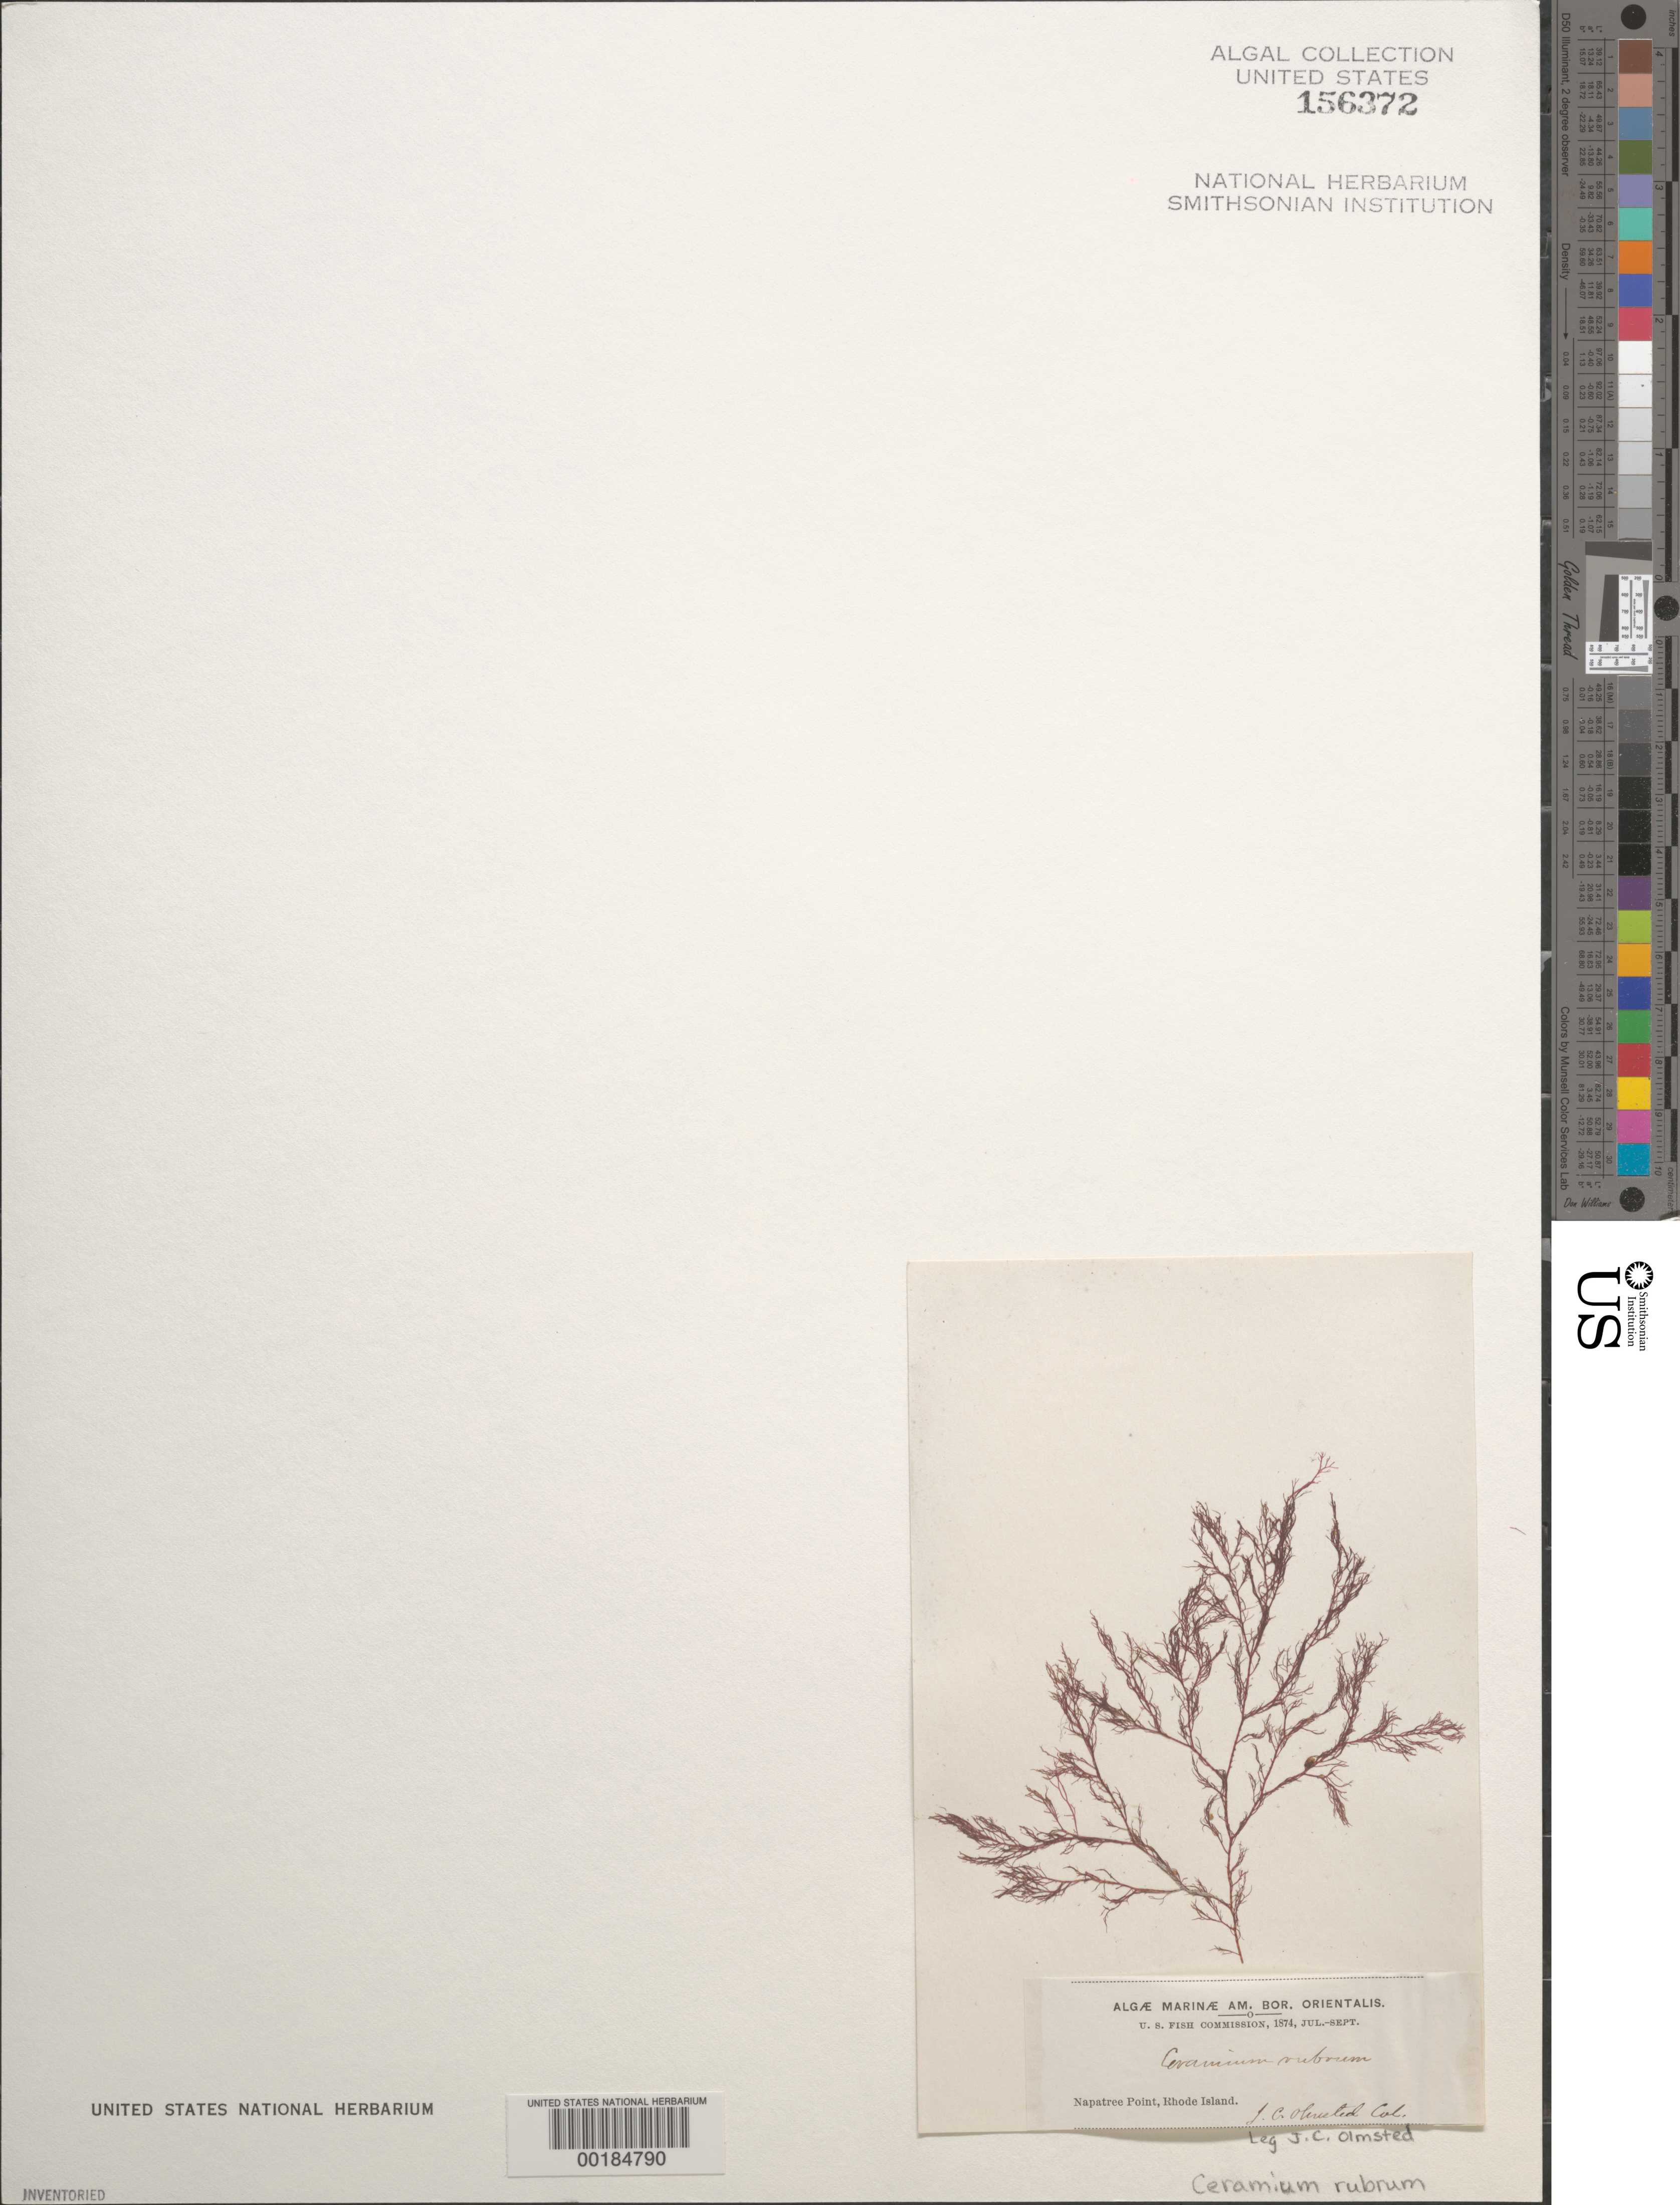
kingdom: Plantae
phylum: Rhodophyta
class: Florideophyceae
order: Ceramiales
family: Ceramiaceae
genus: Ceramium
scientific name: Ceramium rubrum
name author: C. Agardh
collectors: J. Olmsted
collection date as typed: Jul 1874 TO -- Sep 1874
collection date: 1874-07/1874-09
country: United States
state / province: Rhode Island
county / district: Washington County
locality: Napatree Point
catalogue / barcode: US 156372